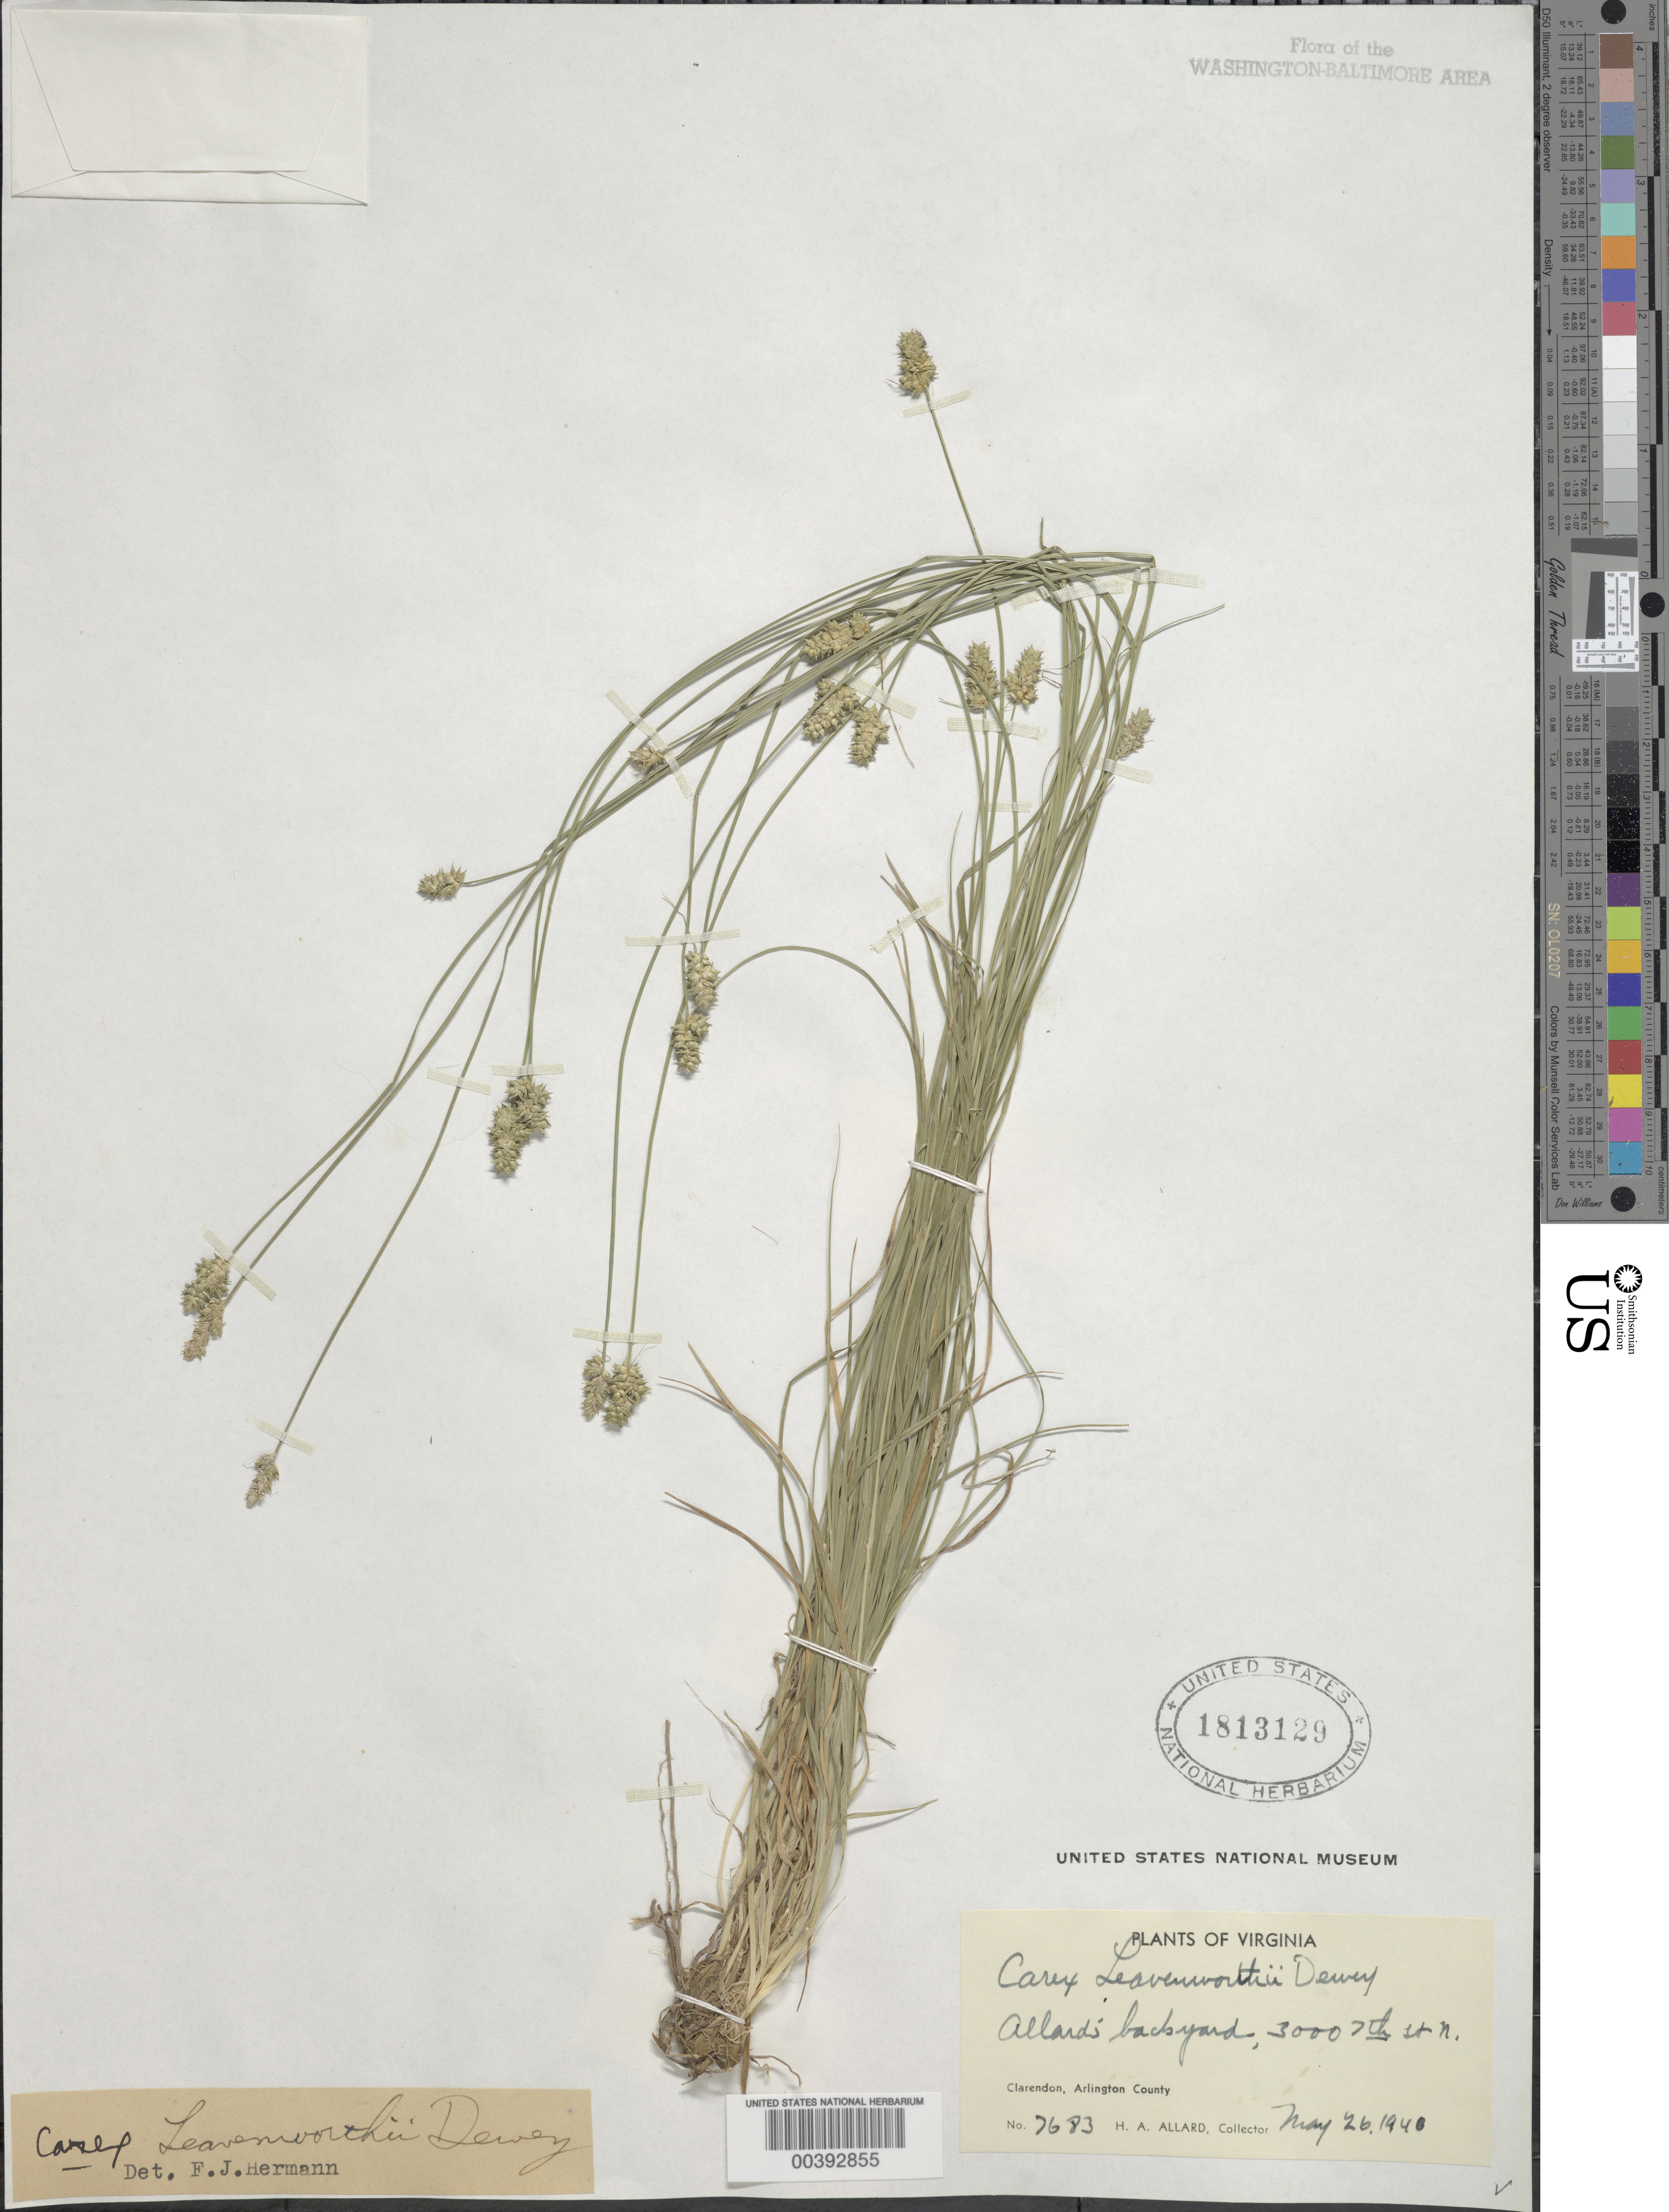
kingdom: Plantae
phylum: Tracheophyta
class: Liliopsida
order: Poales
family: Cyperaceae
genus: Carex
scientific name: Carex leavenworthii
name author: Dewey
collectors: H. A. Allard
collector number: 7683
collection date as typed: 26 May 1940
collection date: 1940-05-26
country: United States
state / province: Virginia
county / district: Arlington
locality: Clarendon, Allards garden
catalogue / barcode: US 1813129